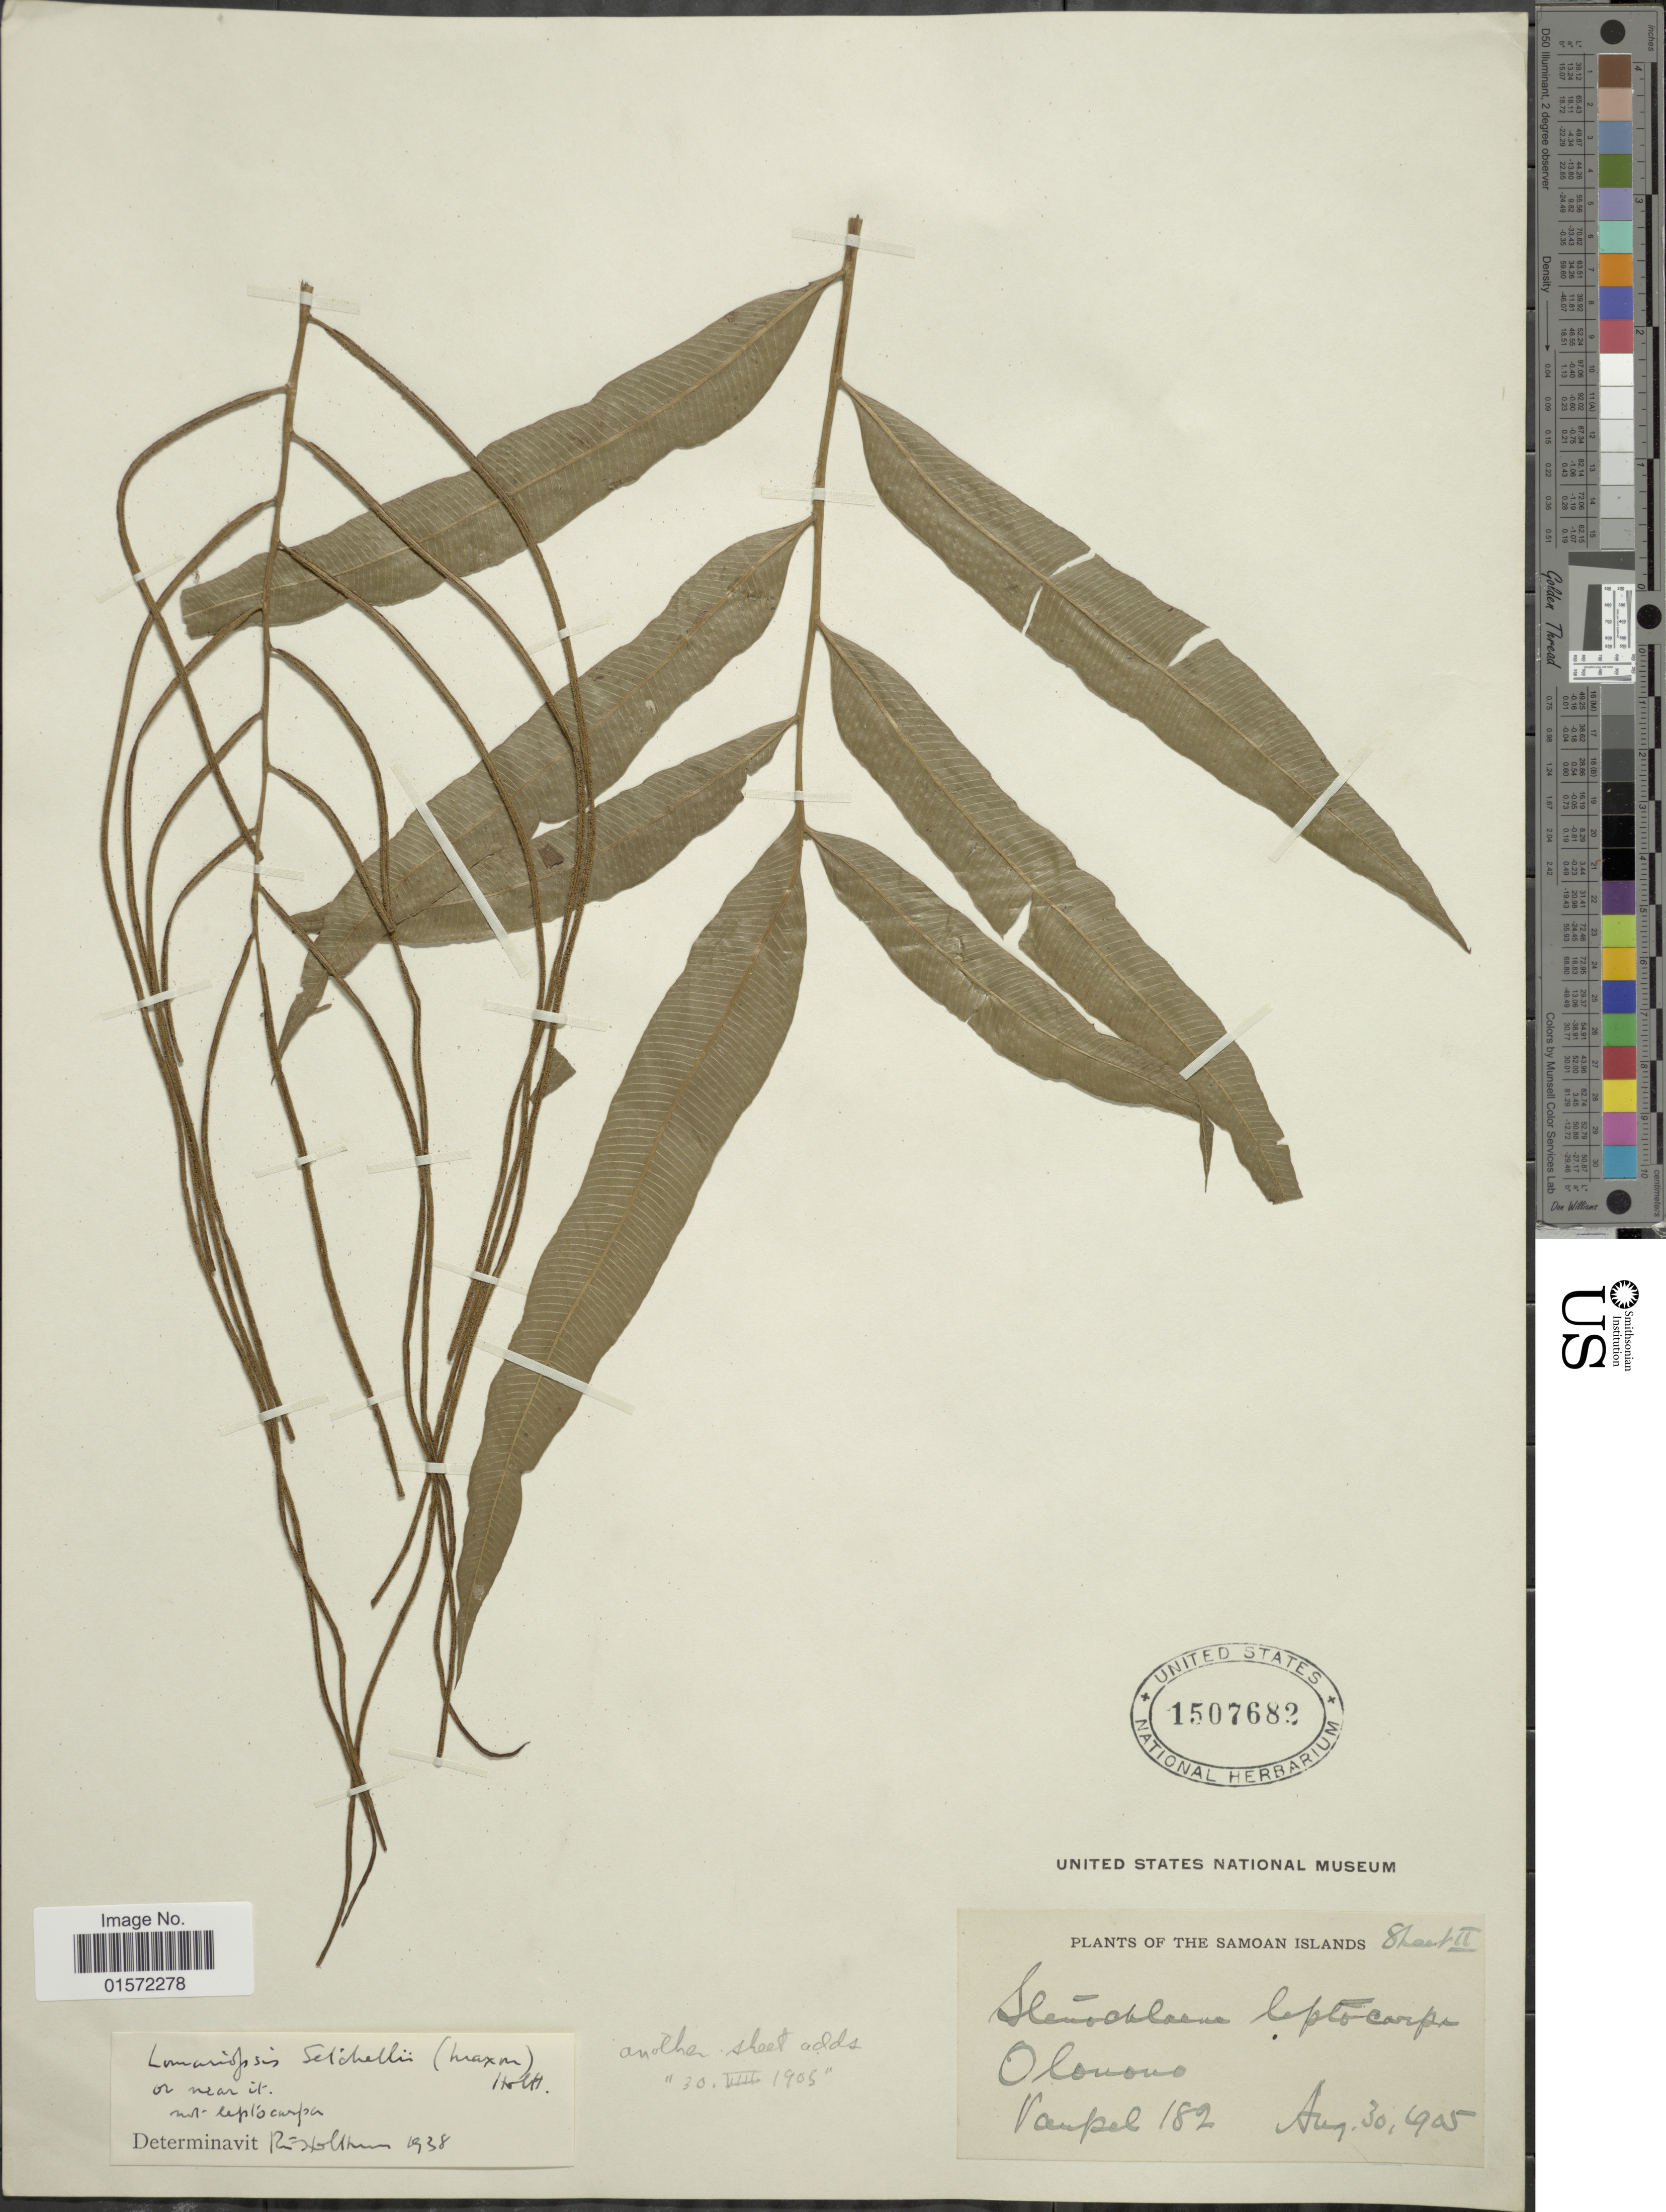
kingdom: Plantae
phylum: Tracheophyta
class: Polypodiopsida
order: Polypodiales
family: Lomariopsidaceae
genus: Lomariopsis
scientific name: Lomariopsis setchellii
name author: (Maxon)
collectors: Vaupel, --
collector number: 182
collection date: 1905-08-30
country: Samoa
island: Savaii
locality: The Samoan Islands, Olonono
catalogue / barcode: US 1507682